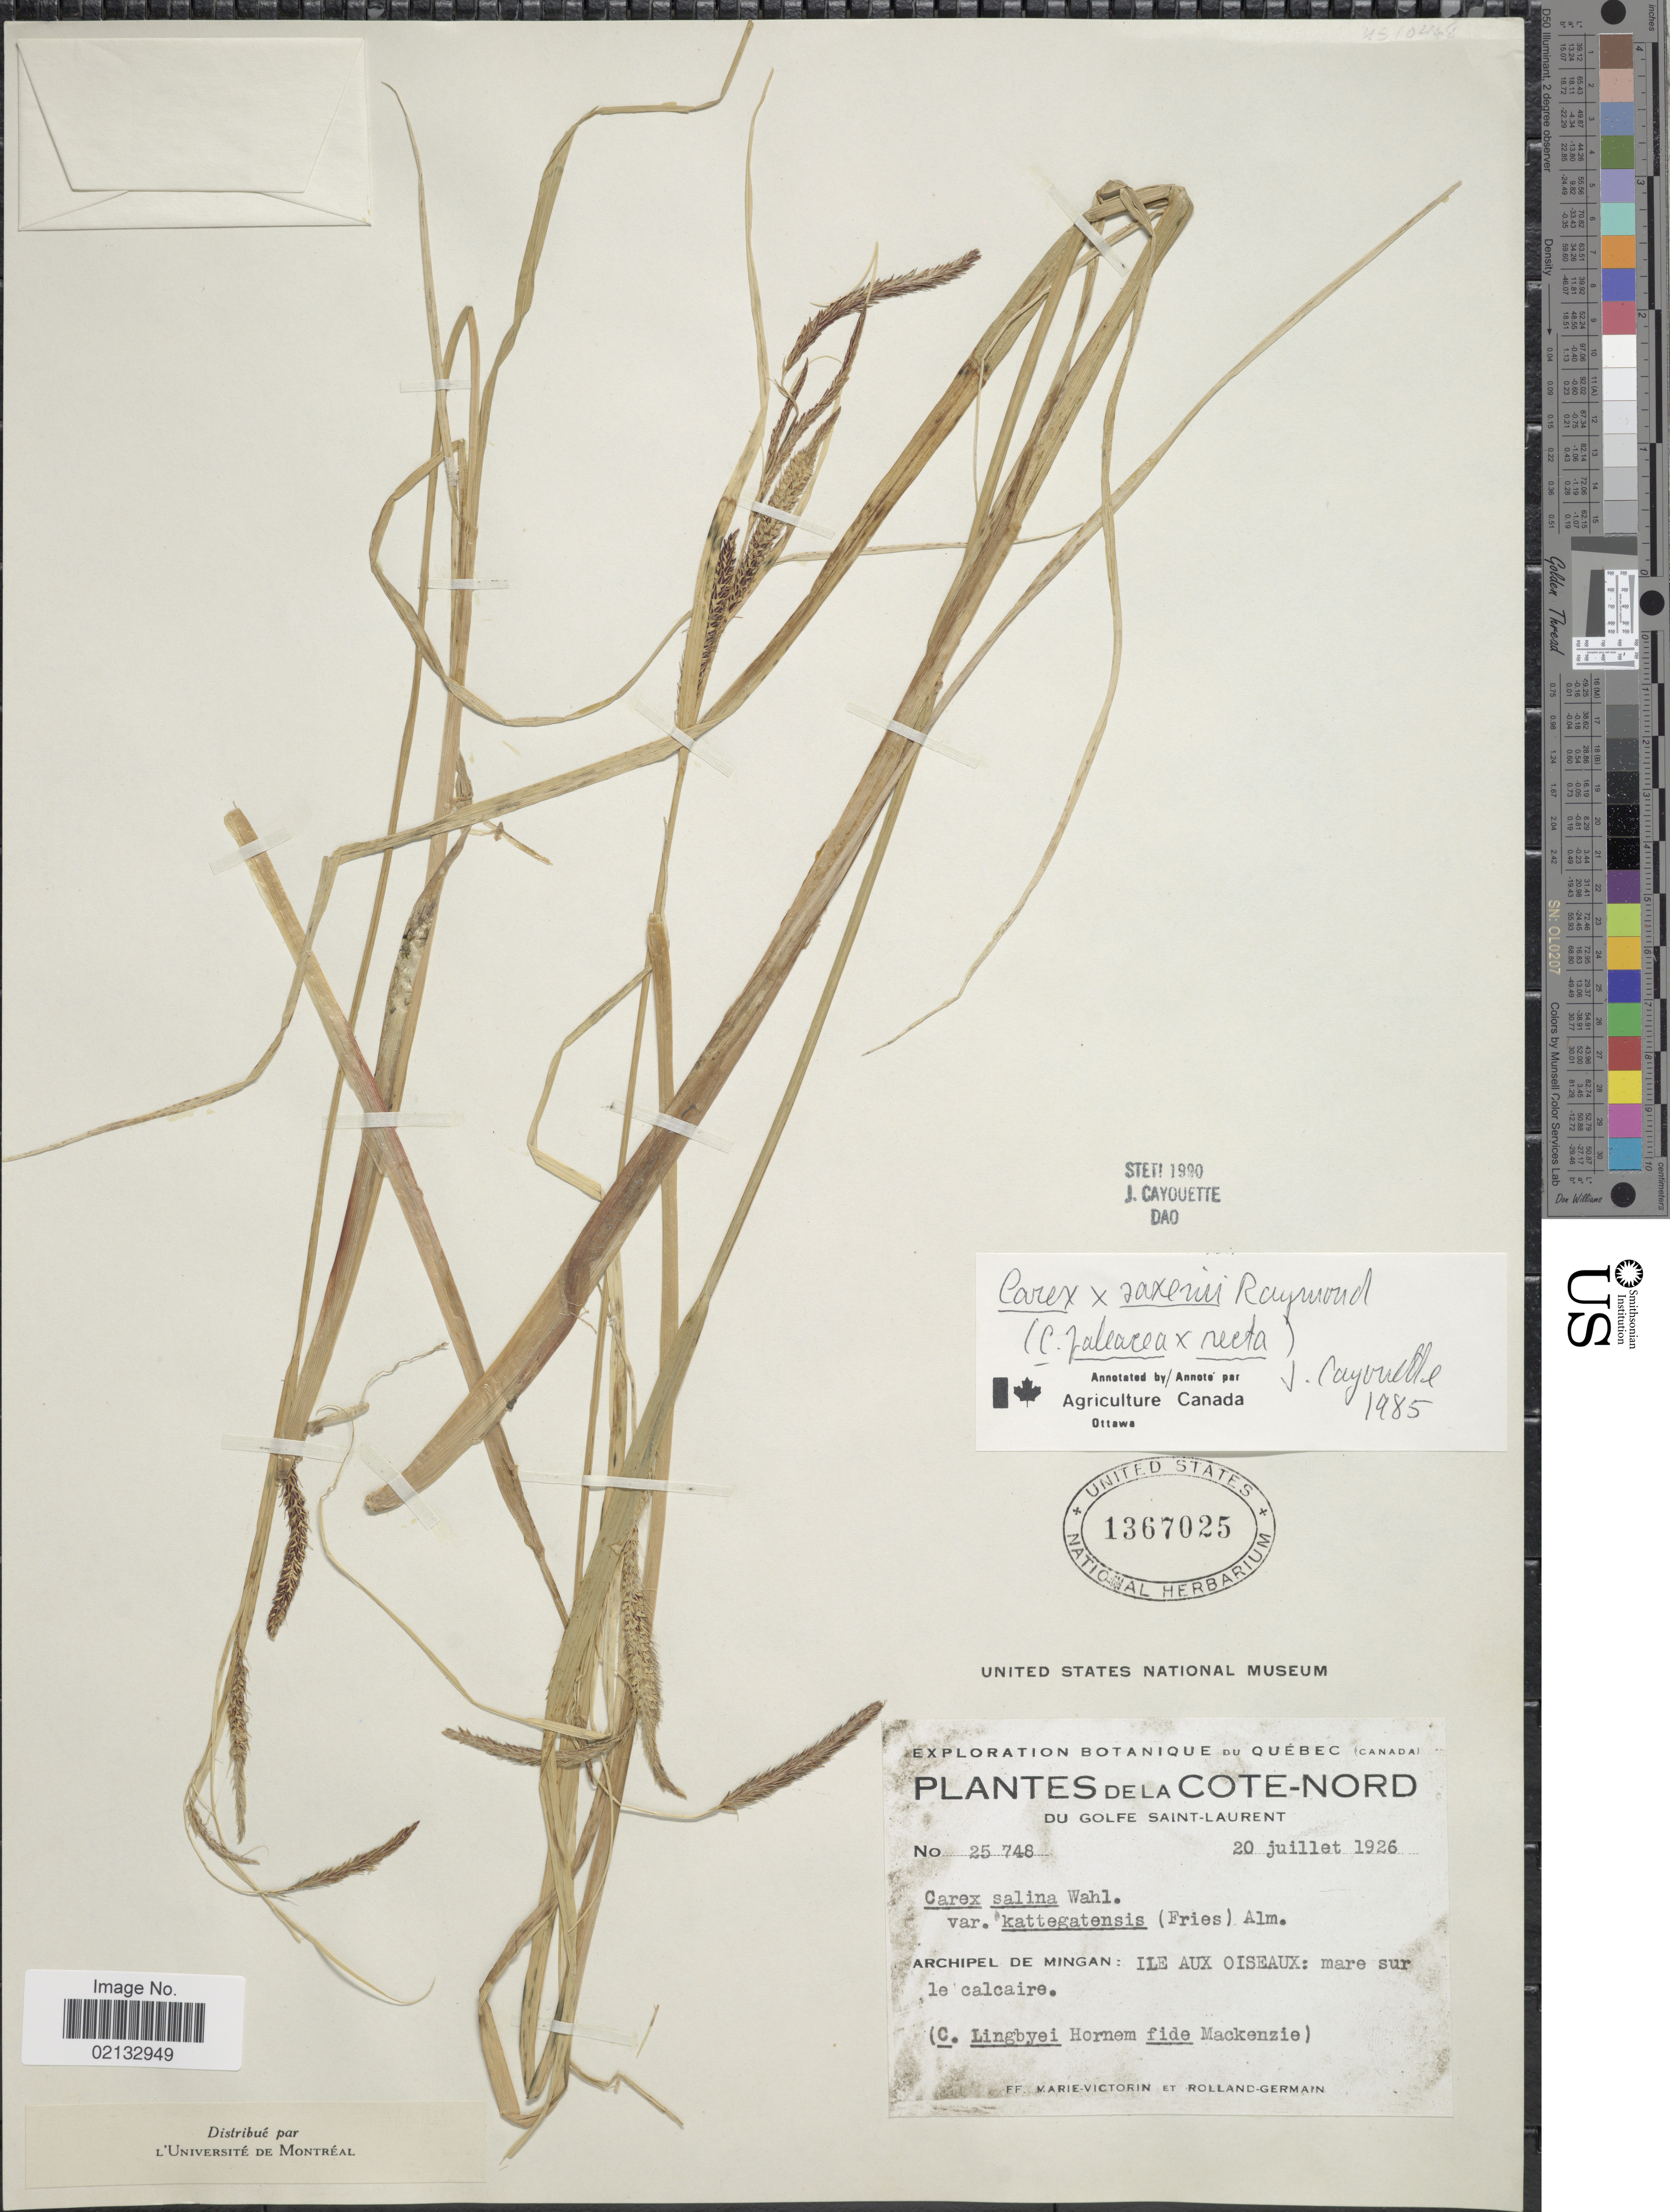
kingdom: Plantae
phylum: Tracheophyta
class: Liliopsida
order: Poales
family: Cyperaceae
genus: Carex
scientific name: Carex x saxenii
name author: Raymond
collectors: F. Marie-Victorin & Rolland-Germain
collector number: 25748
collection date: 1926-07-20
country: Canada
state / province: Quebec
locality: Cote-Nord. Du Golfe Saint-Laurent. Archipel de Mingan: Ile aux Oiseaux: mare sur le calcaire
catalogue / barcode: US 1367025